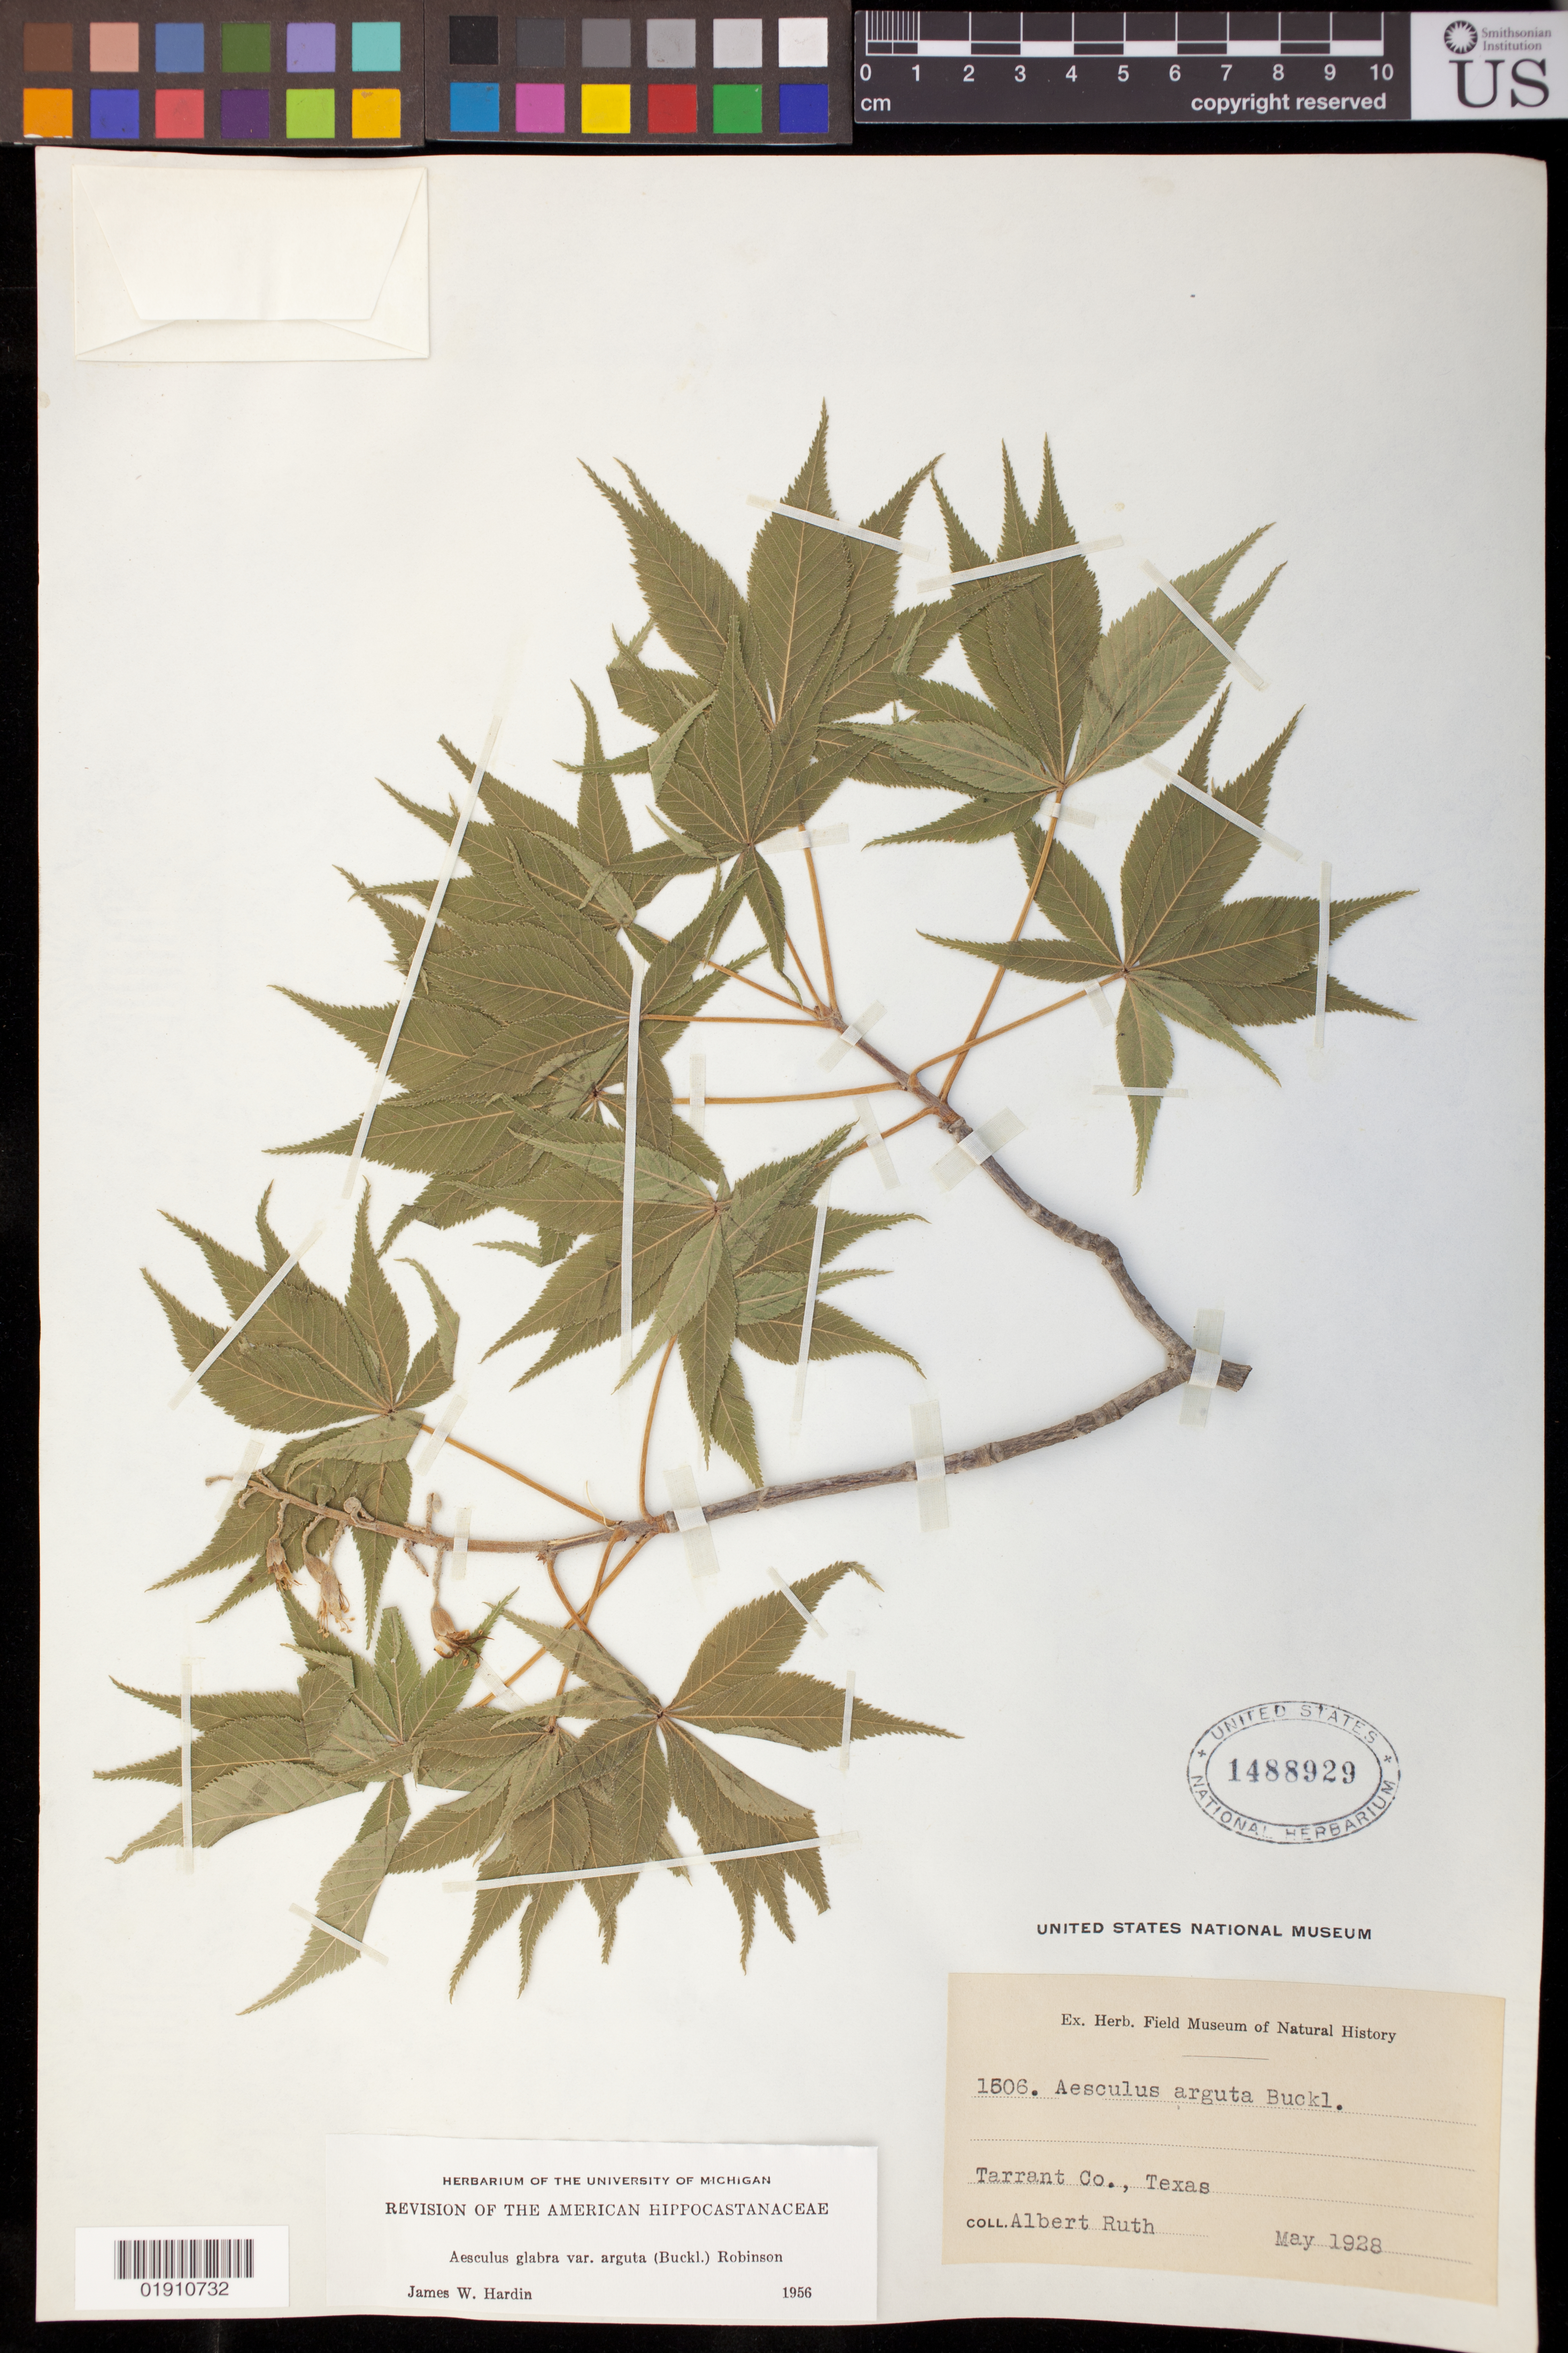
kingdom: Plantae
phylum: Tracheophyta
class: Magnoliopsida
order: Sapindales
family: Sapindaceae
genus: Aesculus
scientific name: Aesculus glabra var. anguta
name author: (Buckley) B.L. Rob.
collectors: A. Ruth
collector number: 1506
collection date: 1928-05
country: United States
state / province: Texas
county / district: Tarrant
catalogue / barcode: US 1488929